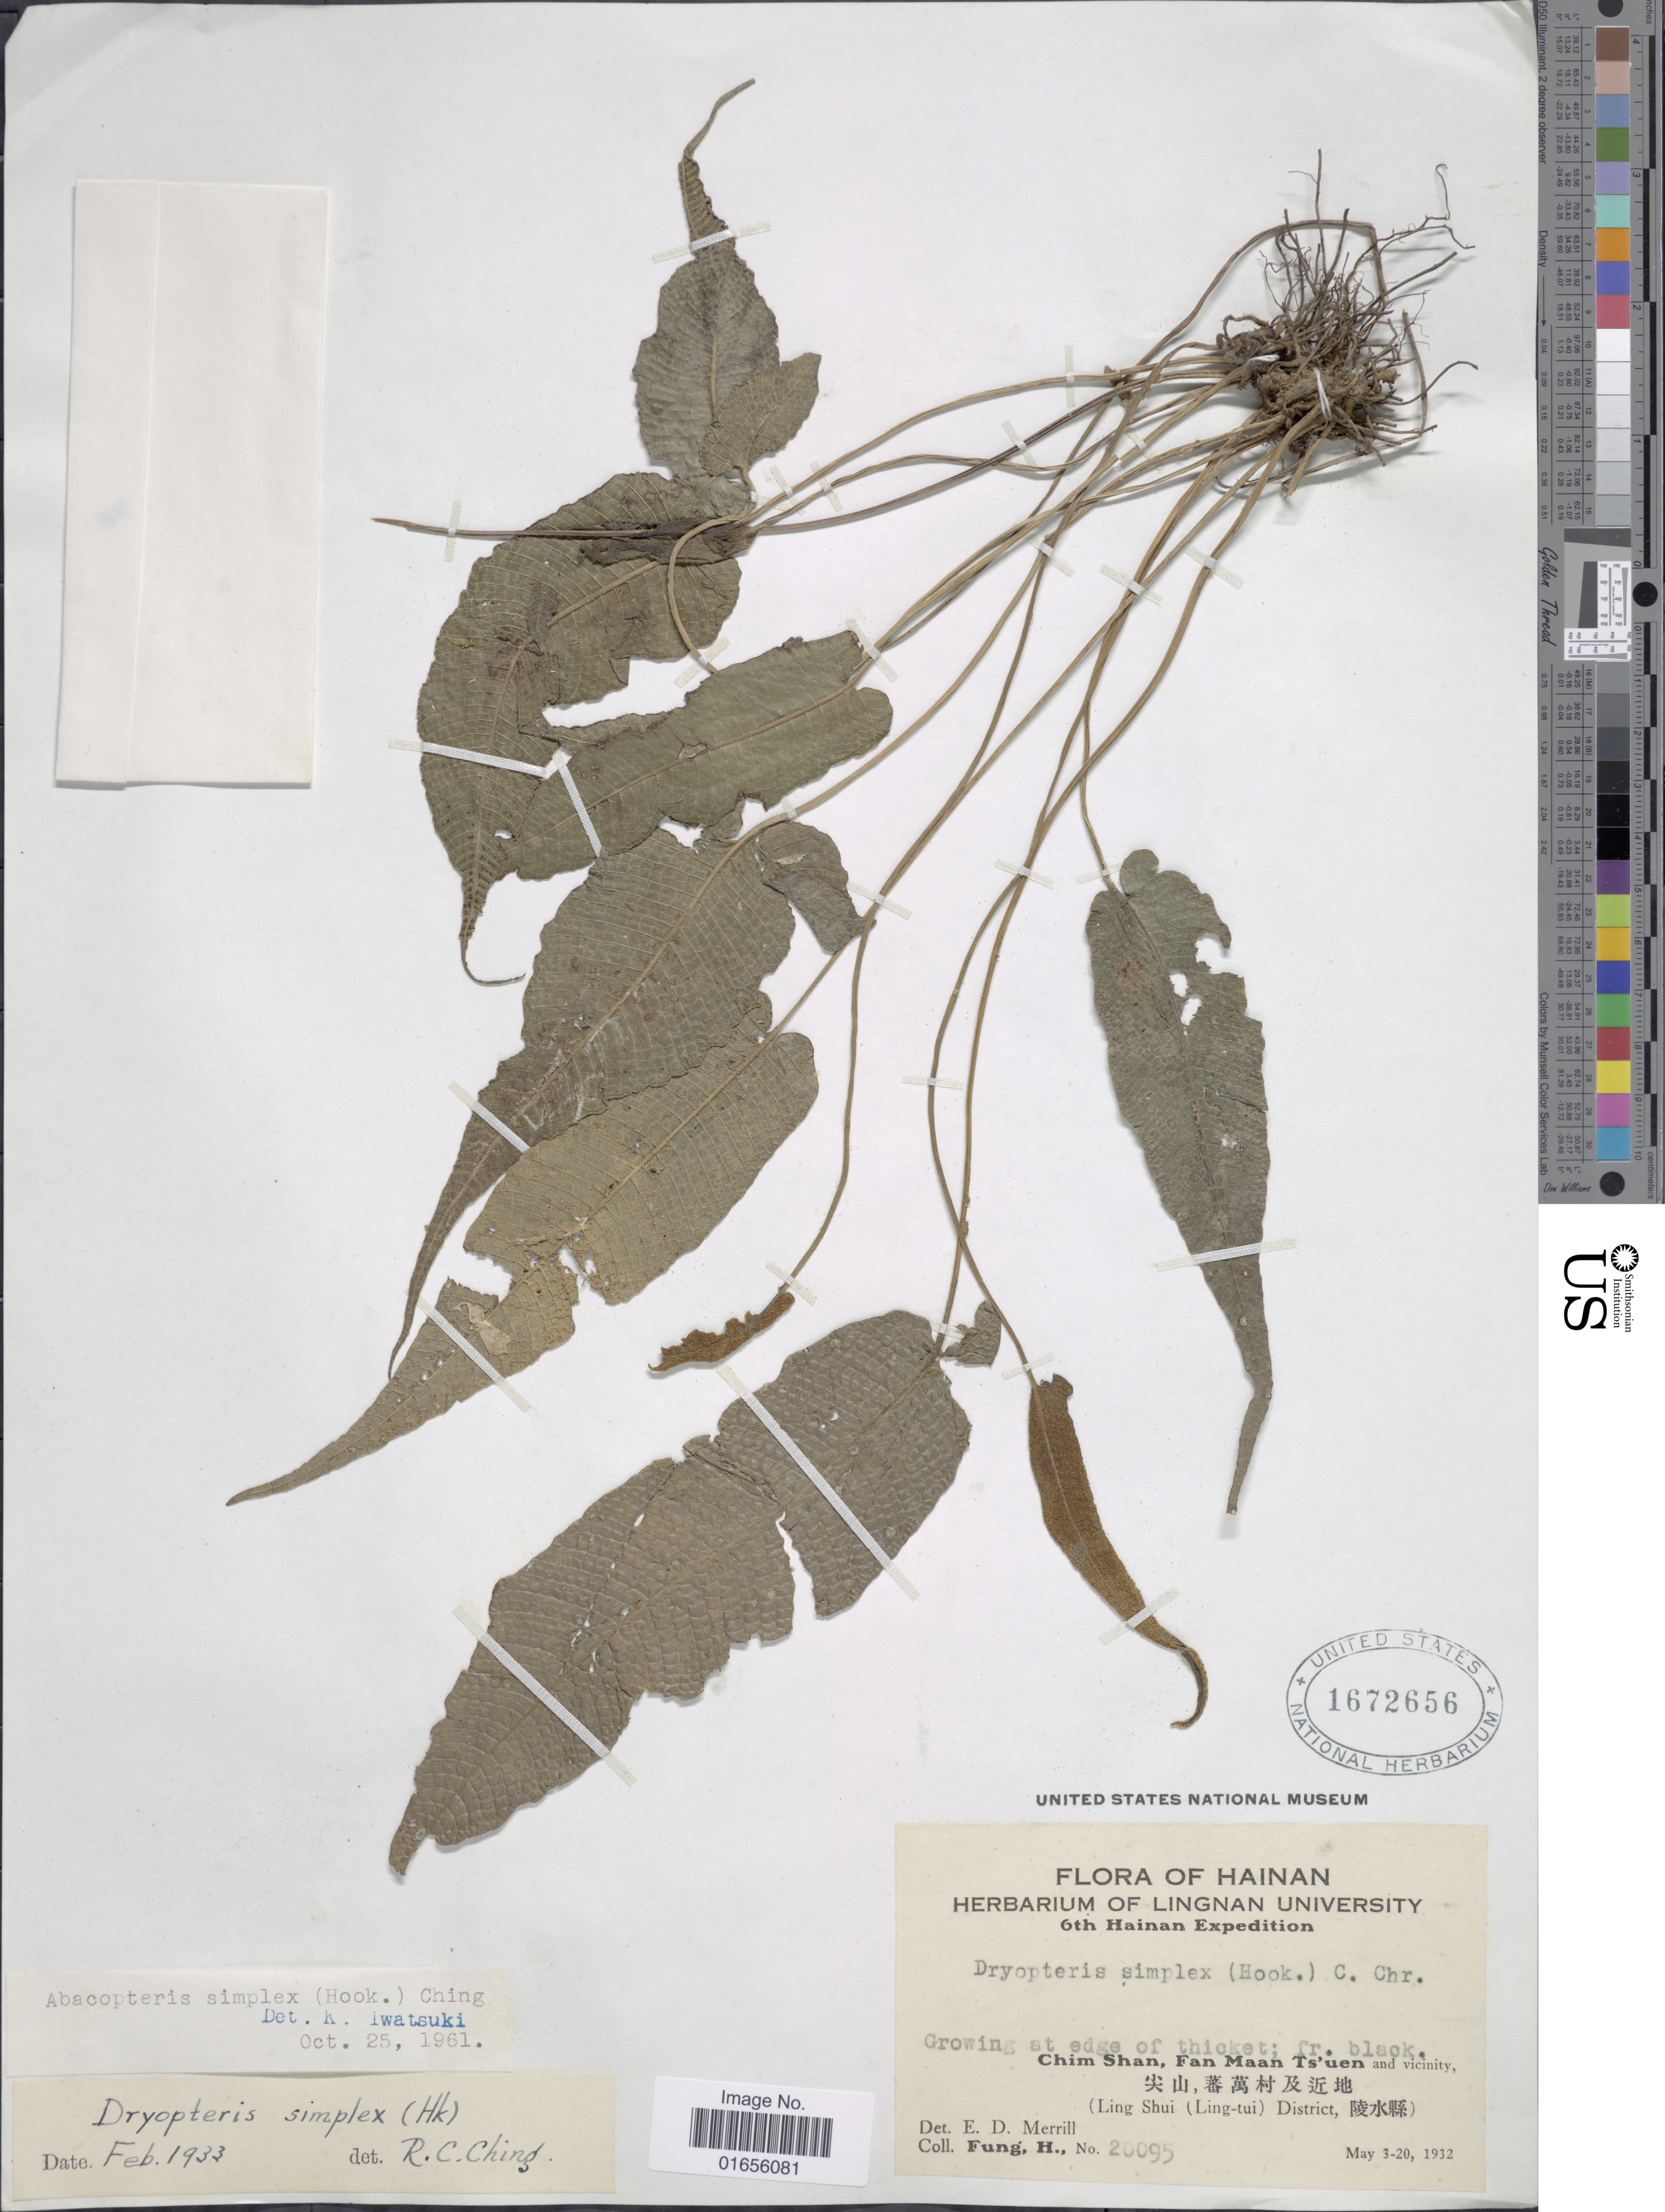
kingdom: Plantae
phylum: Tracheophyta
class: Polypodiopsida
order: Polypodiales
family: Thelypteridaceae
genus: Pronephrium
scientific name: Pronephrium triphyllum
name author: (Sw.) Holttum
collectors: H. Fung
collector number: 20095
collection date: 1932-05-03/1932-05-20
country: China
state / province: Hainan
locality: Chim Shan, Fan Maan Ts' uen and vicinity, (Ling Shui (Ling - tui) District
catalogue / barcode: US 1672656